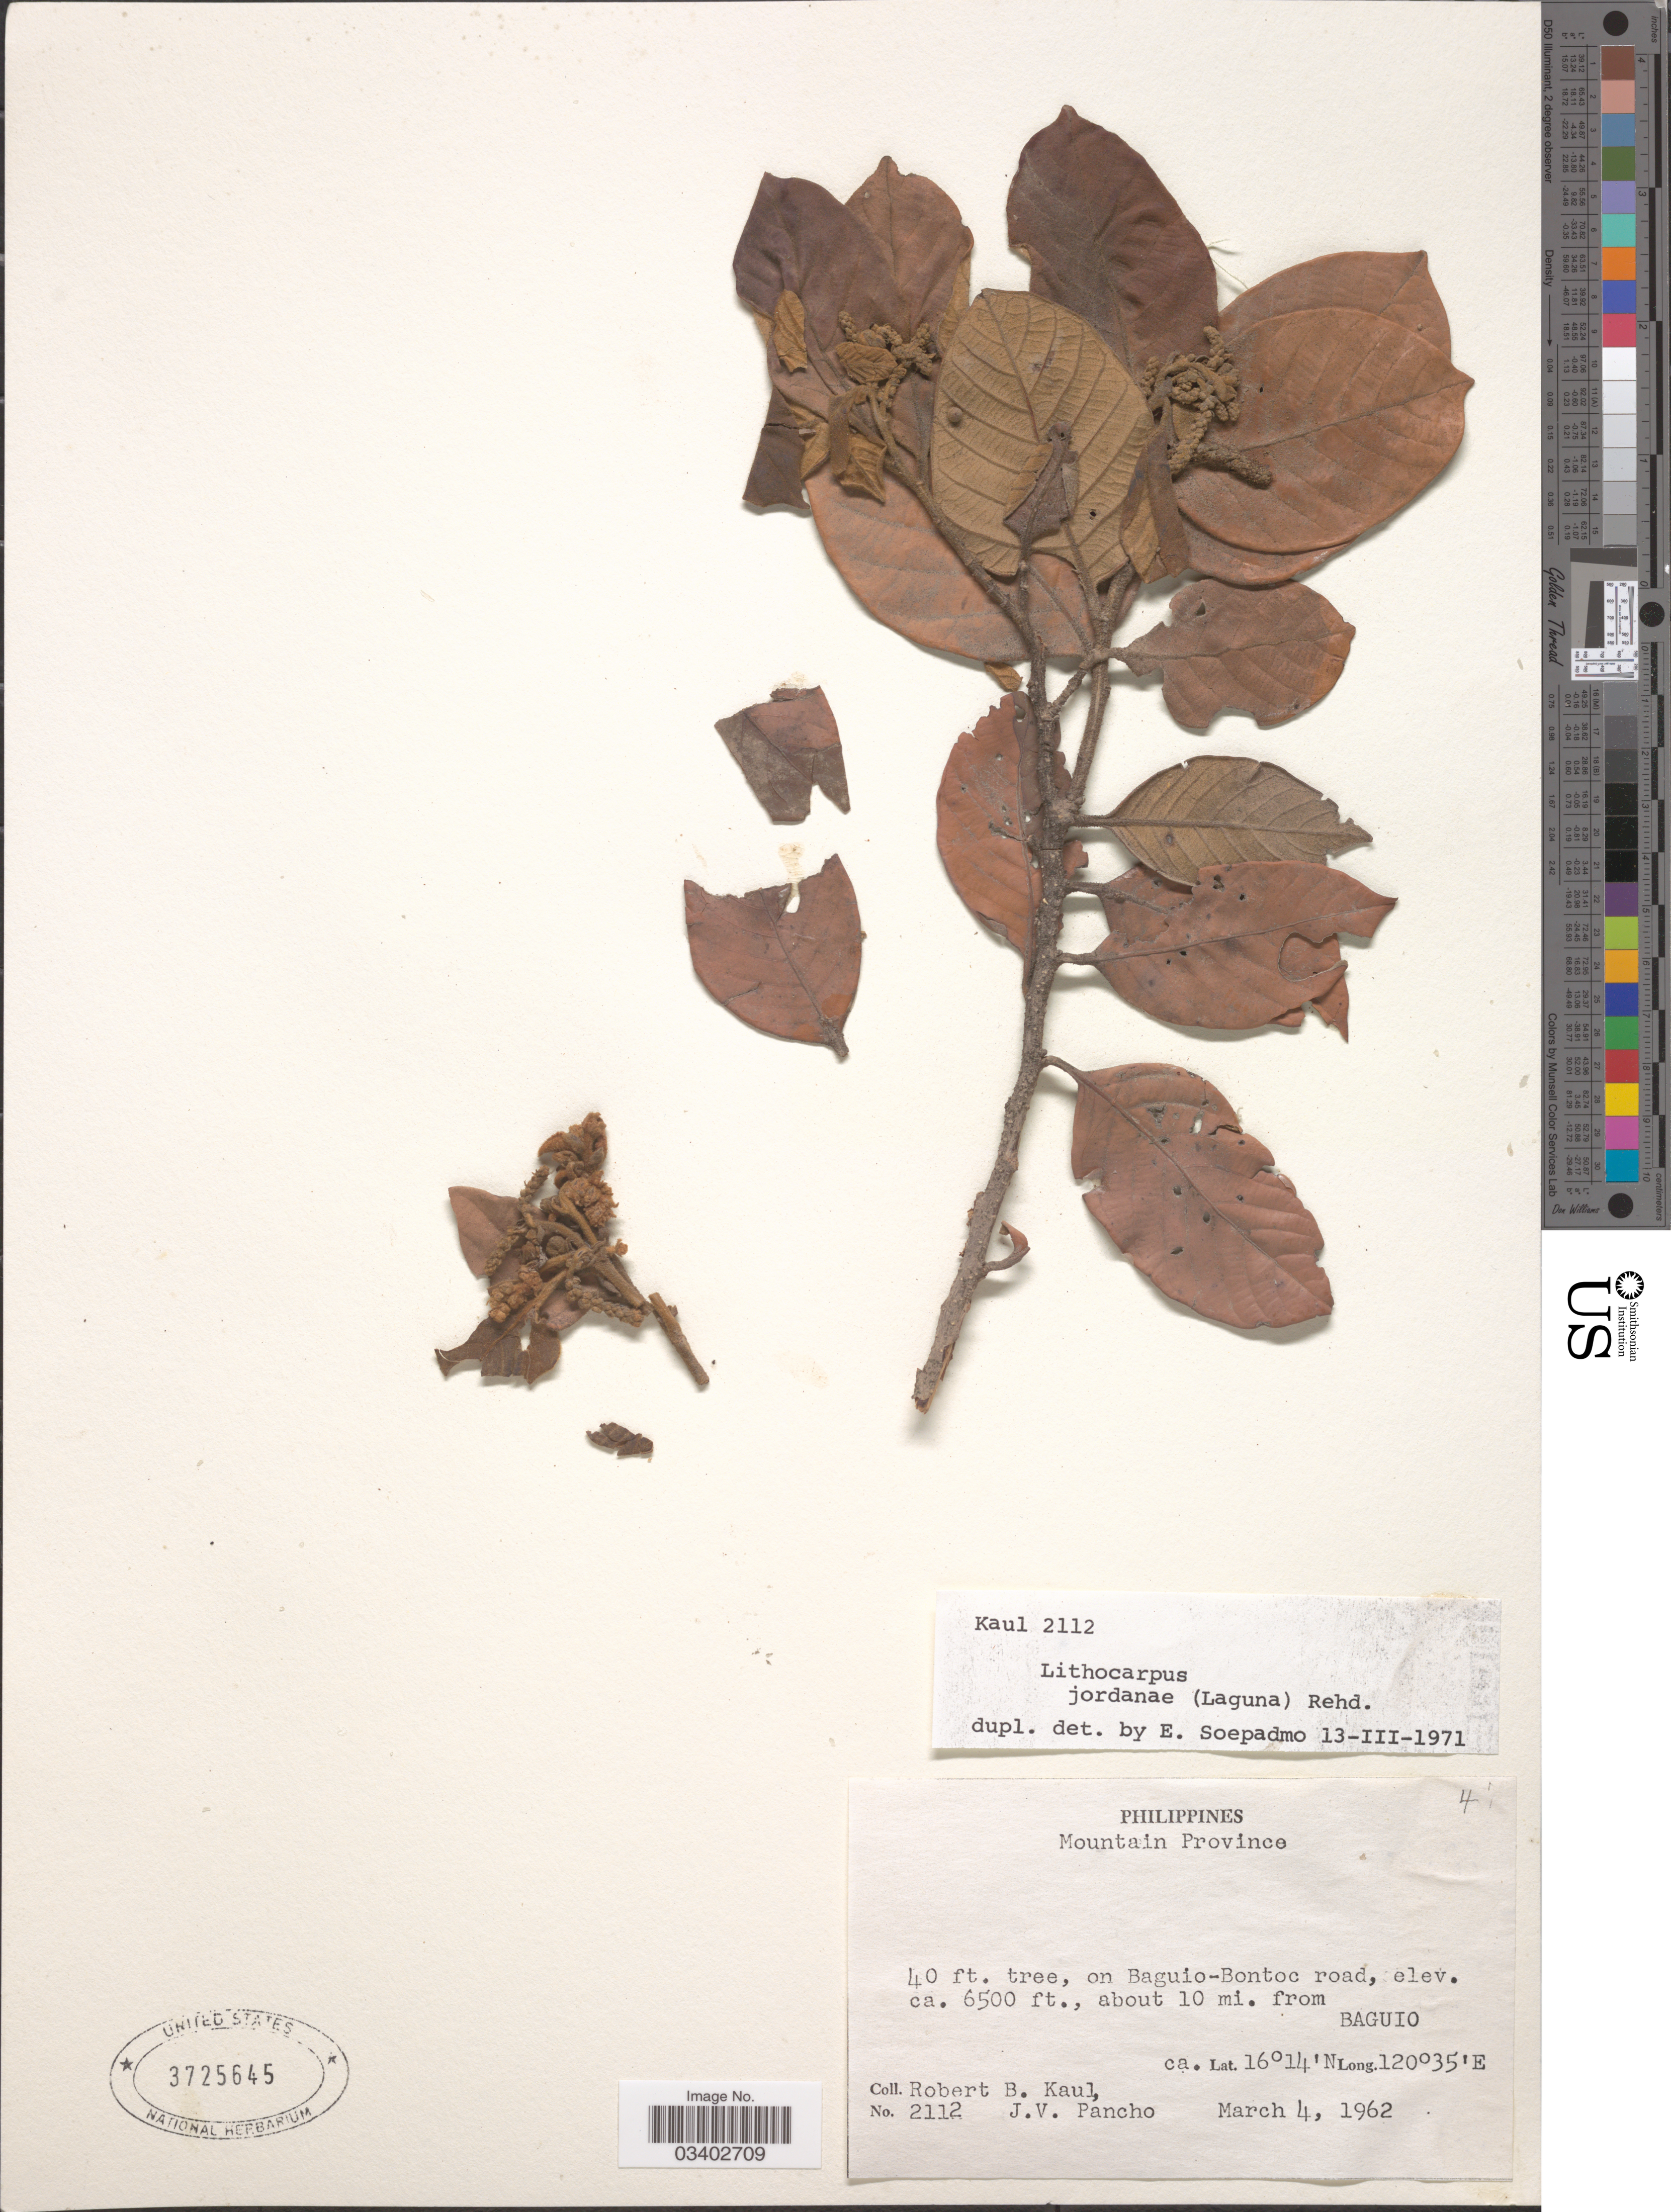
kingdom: Plantae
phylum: Tracheophyta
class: Magnoliopsida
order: Fagales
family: Fagaceae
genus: Lithocarpus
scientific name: Lithocarpus jordanae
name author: (Villanueva) Rehder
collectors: R. Kaul & J. Pancho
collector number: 2112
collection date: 1962-03-04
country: Philippines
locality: Mountain Province. On Baguio-Bontoc road, about 10 mi. from Baguio.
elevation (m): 1981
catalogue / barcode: US 3725645